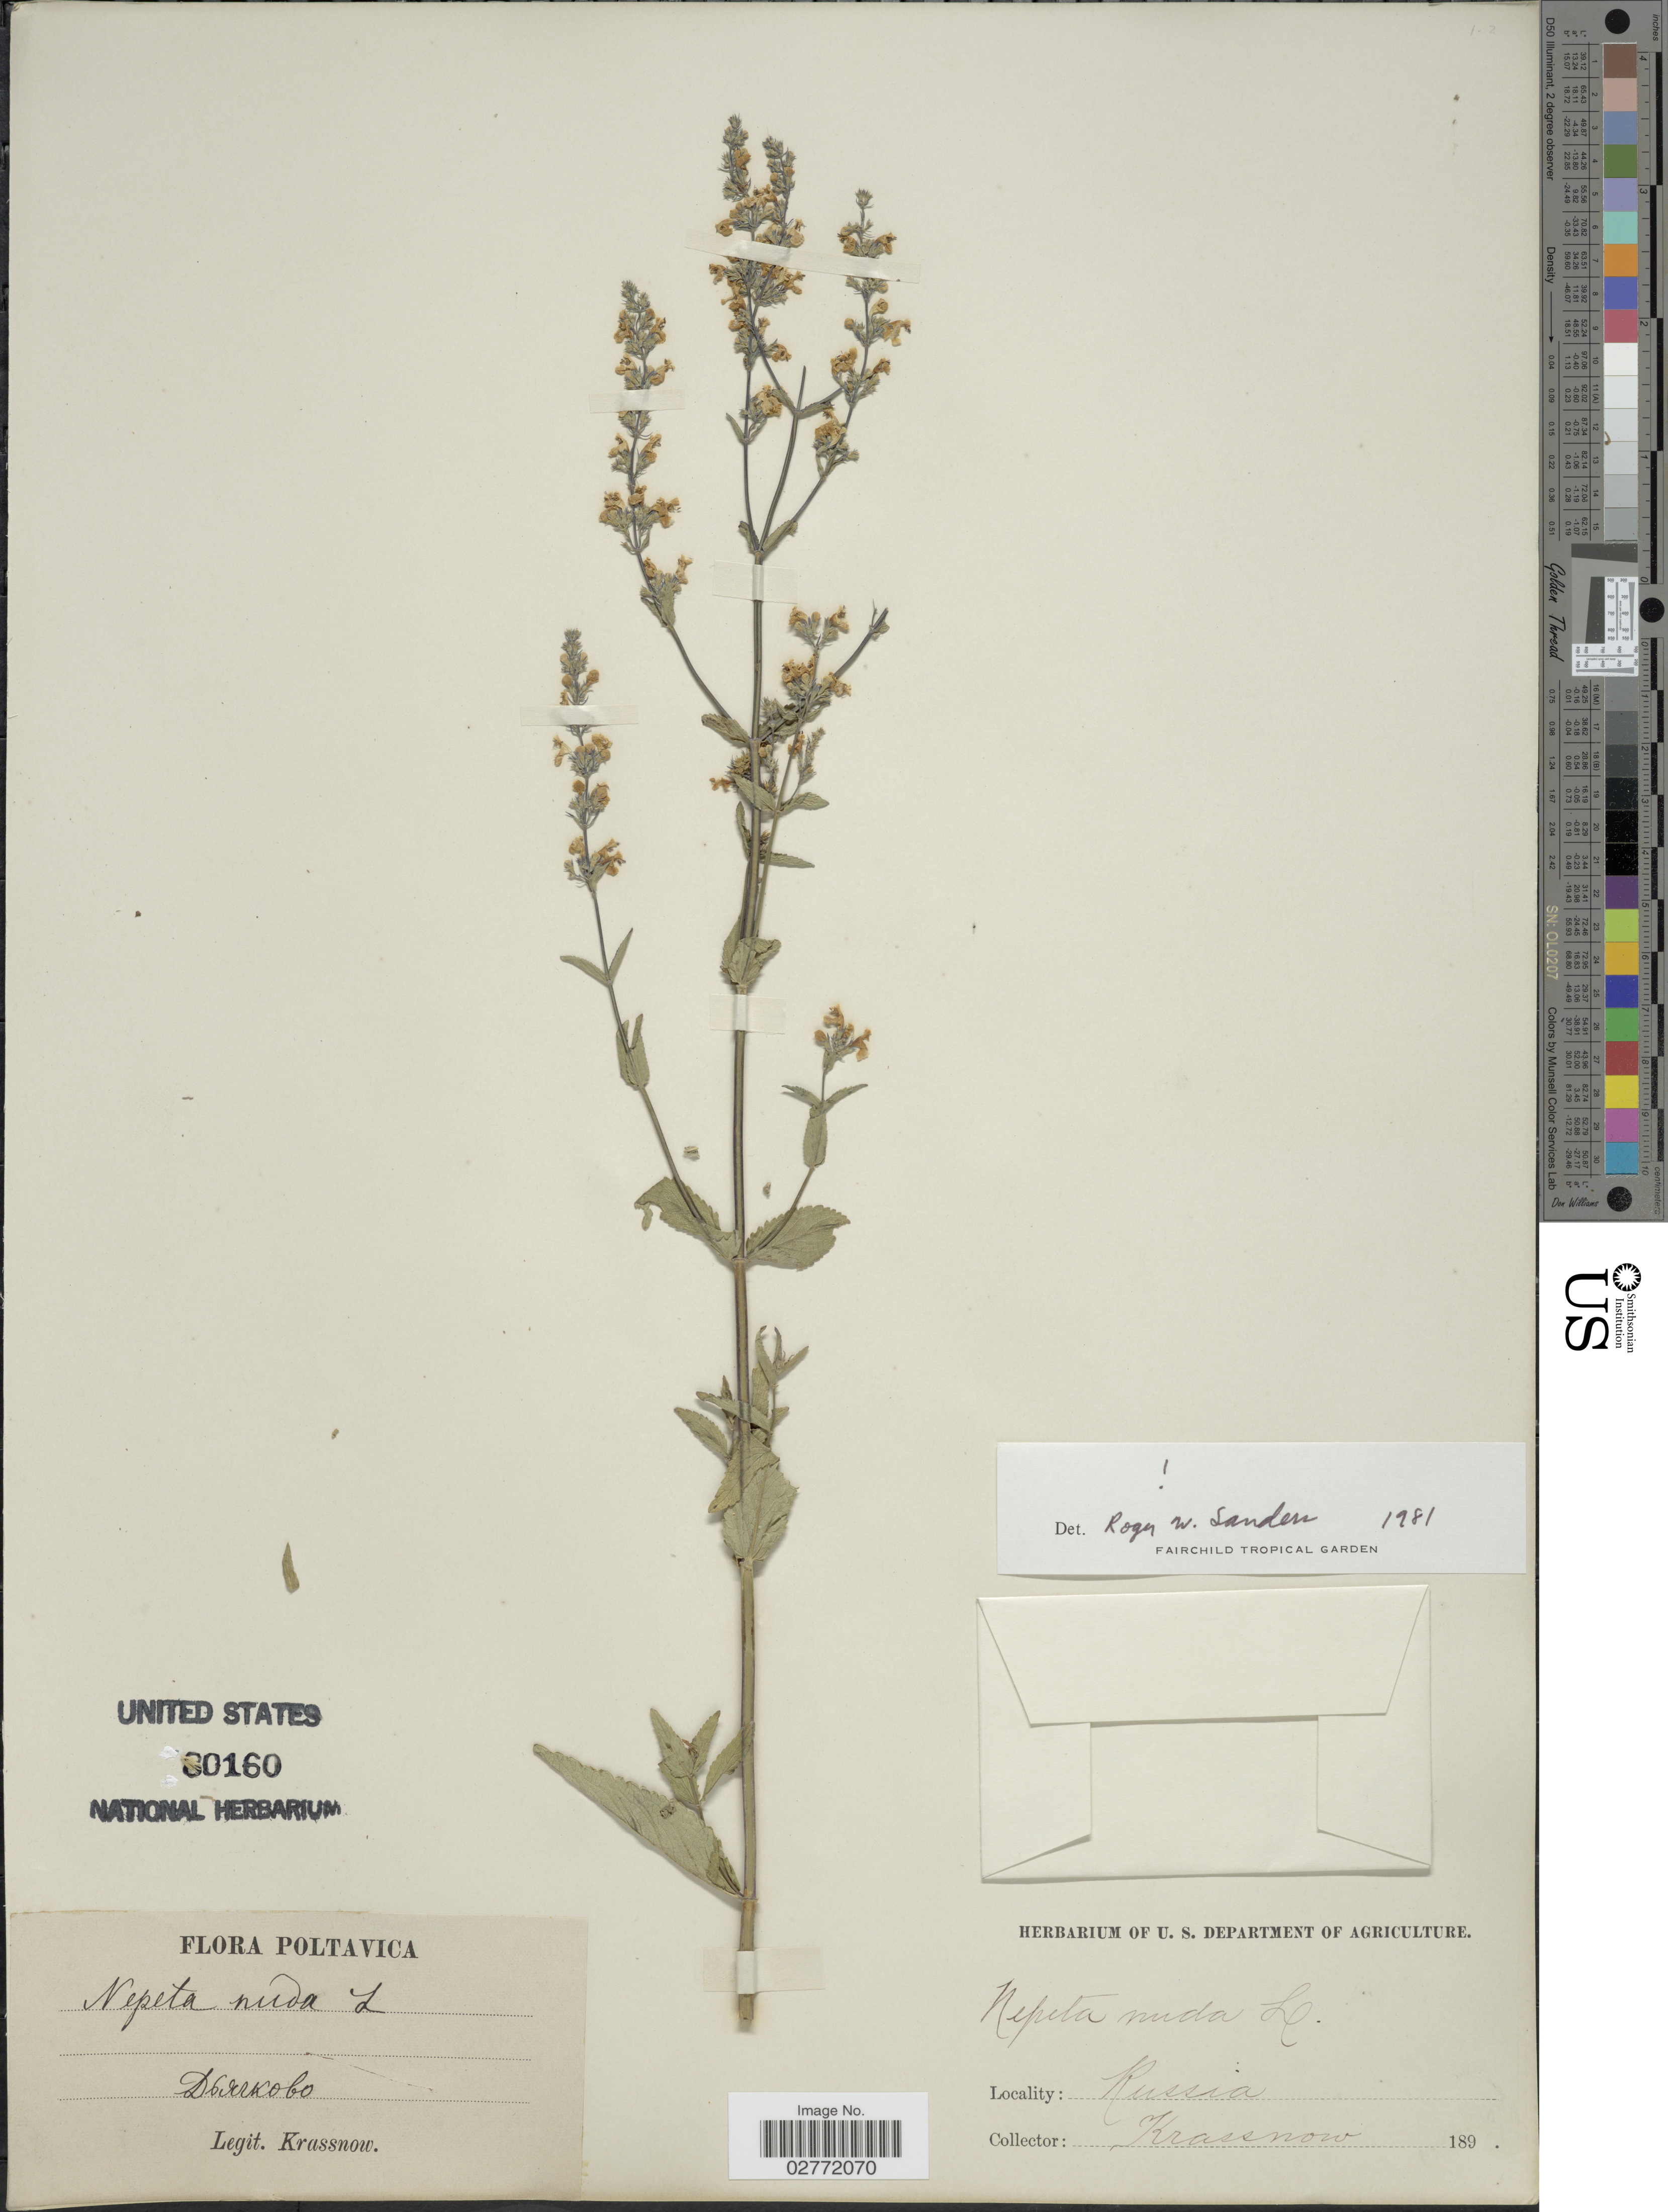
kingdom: Plantae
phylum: Tracheophyta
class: Magnoliopsida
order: Lamiales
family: Lamiaceae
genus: Nepeta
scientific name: Nepeta nuda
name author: L.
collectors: -. Krassnow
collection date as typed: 189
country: Ukraine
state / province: Poltava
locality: Dyachkove